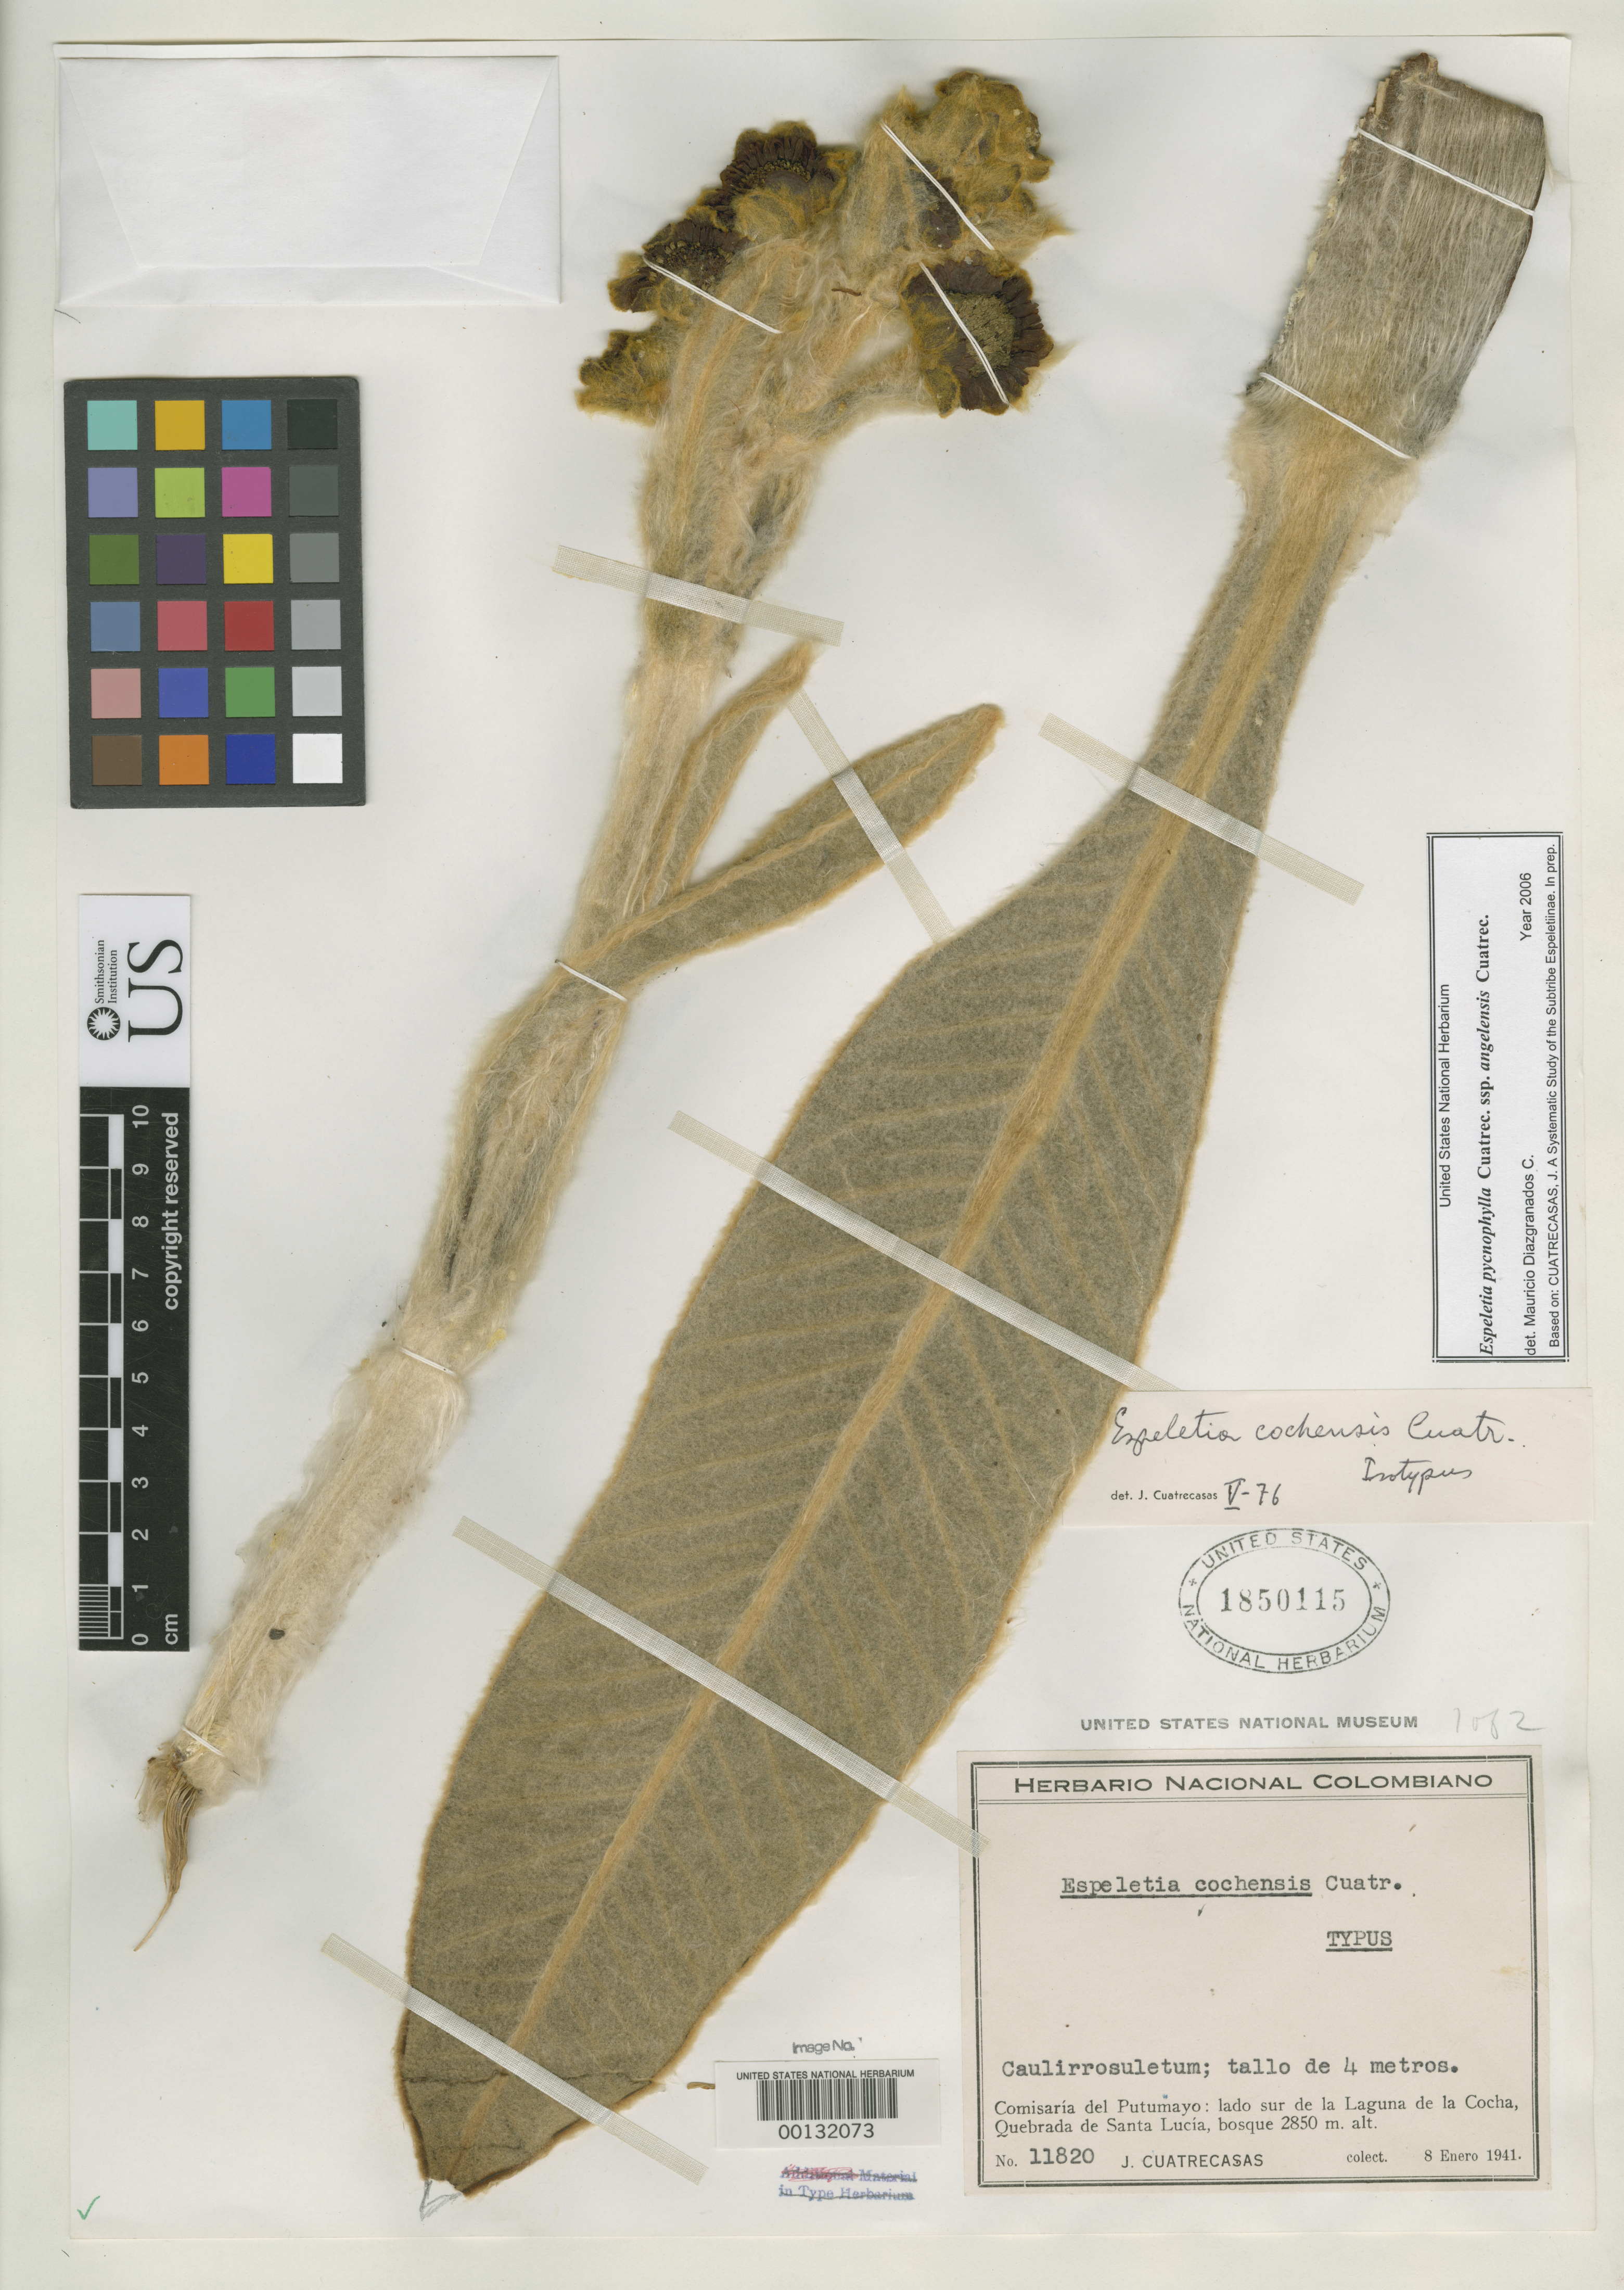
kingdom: Plantae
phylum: Tracheophyta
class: Magnoliopsida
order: Asterales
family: Asteraceae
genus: Espeletia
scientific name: Espeletia cochensis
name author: Cuatrec.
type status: Isotype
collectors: J. Cuatrecasas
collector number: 11820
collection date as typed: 08 Jan 1941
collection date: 1941-01-08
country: Colombia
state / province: Putumayo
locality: Quebrada de Santa Lucia, Lado sur de la Laguna de la Cocha. [Quebrada de Santa Lucia, S side of Laguna de la Cocha]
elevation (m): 2850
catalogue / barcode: US 1850115